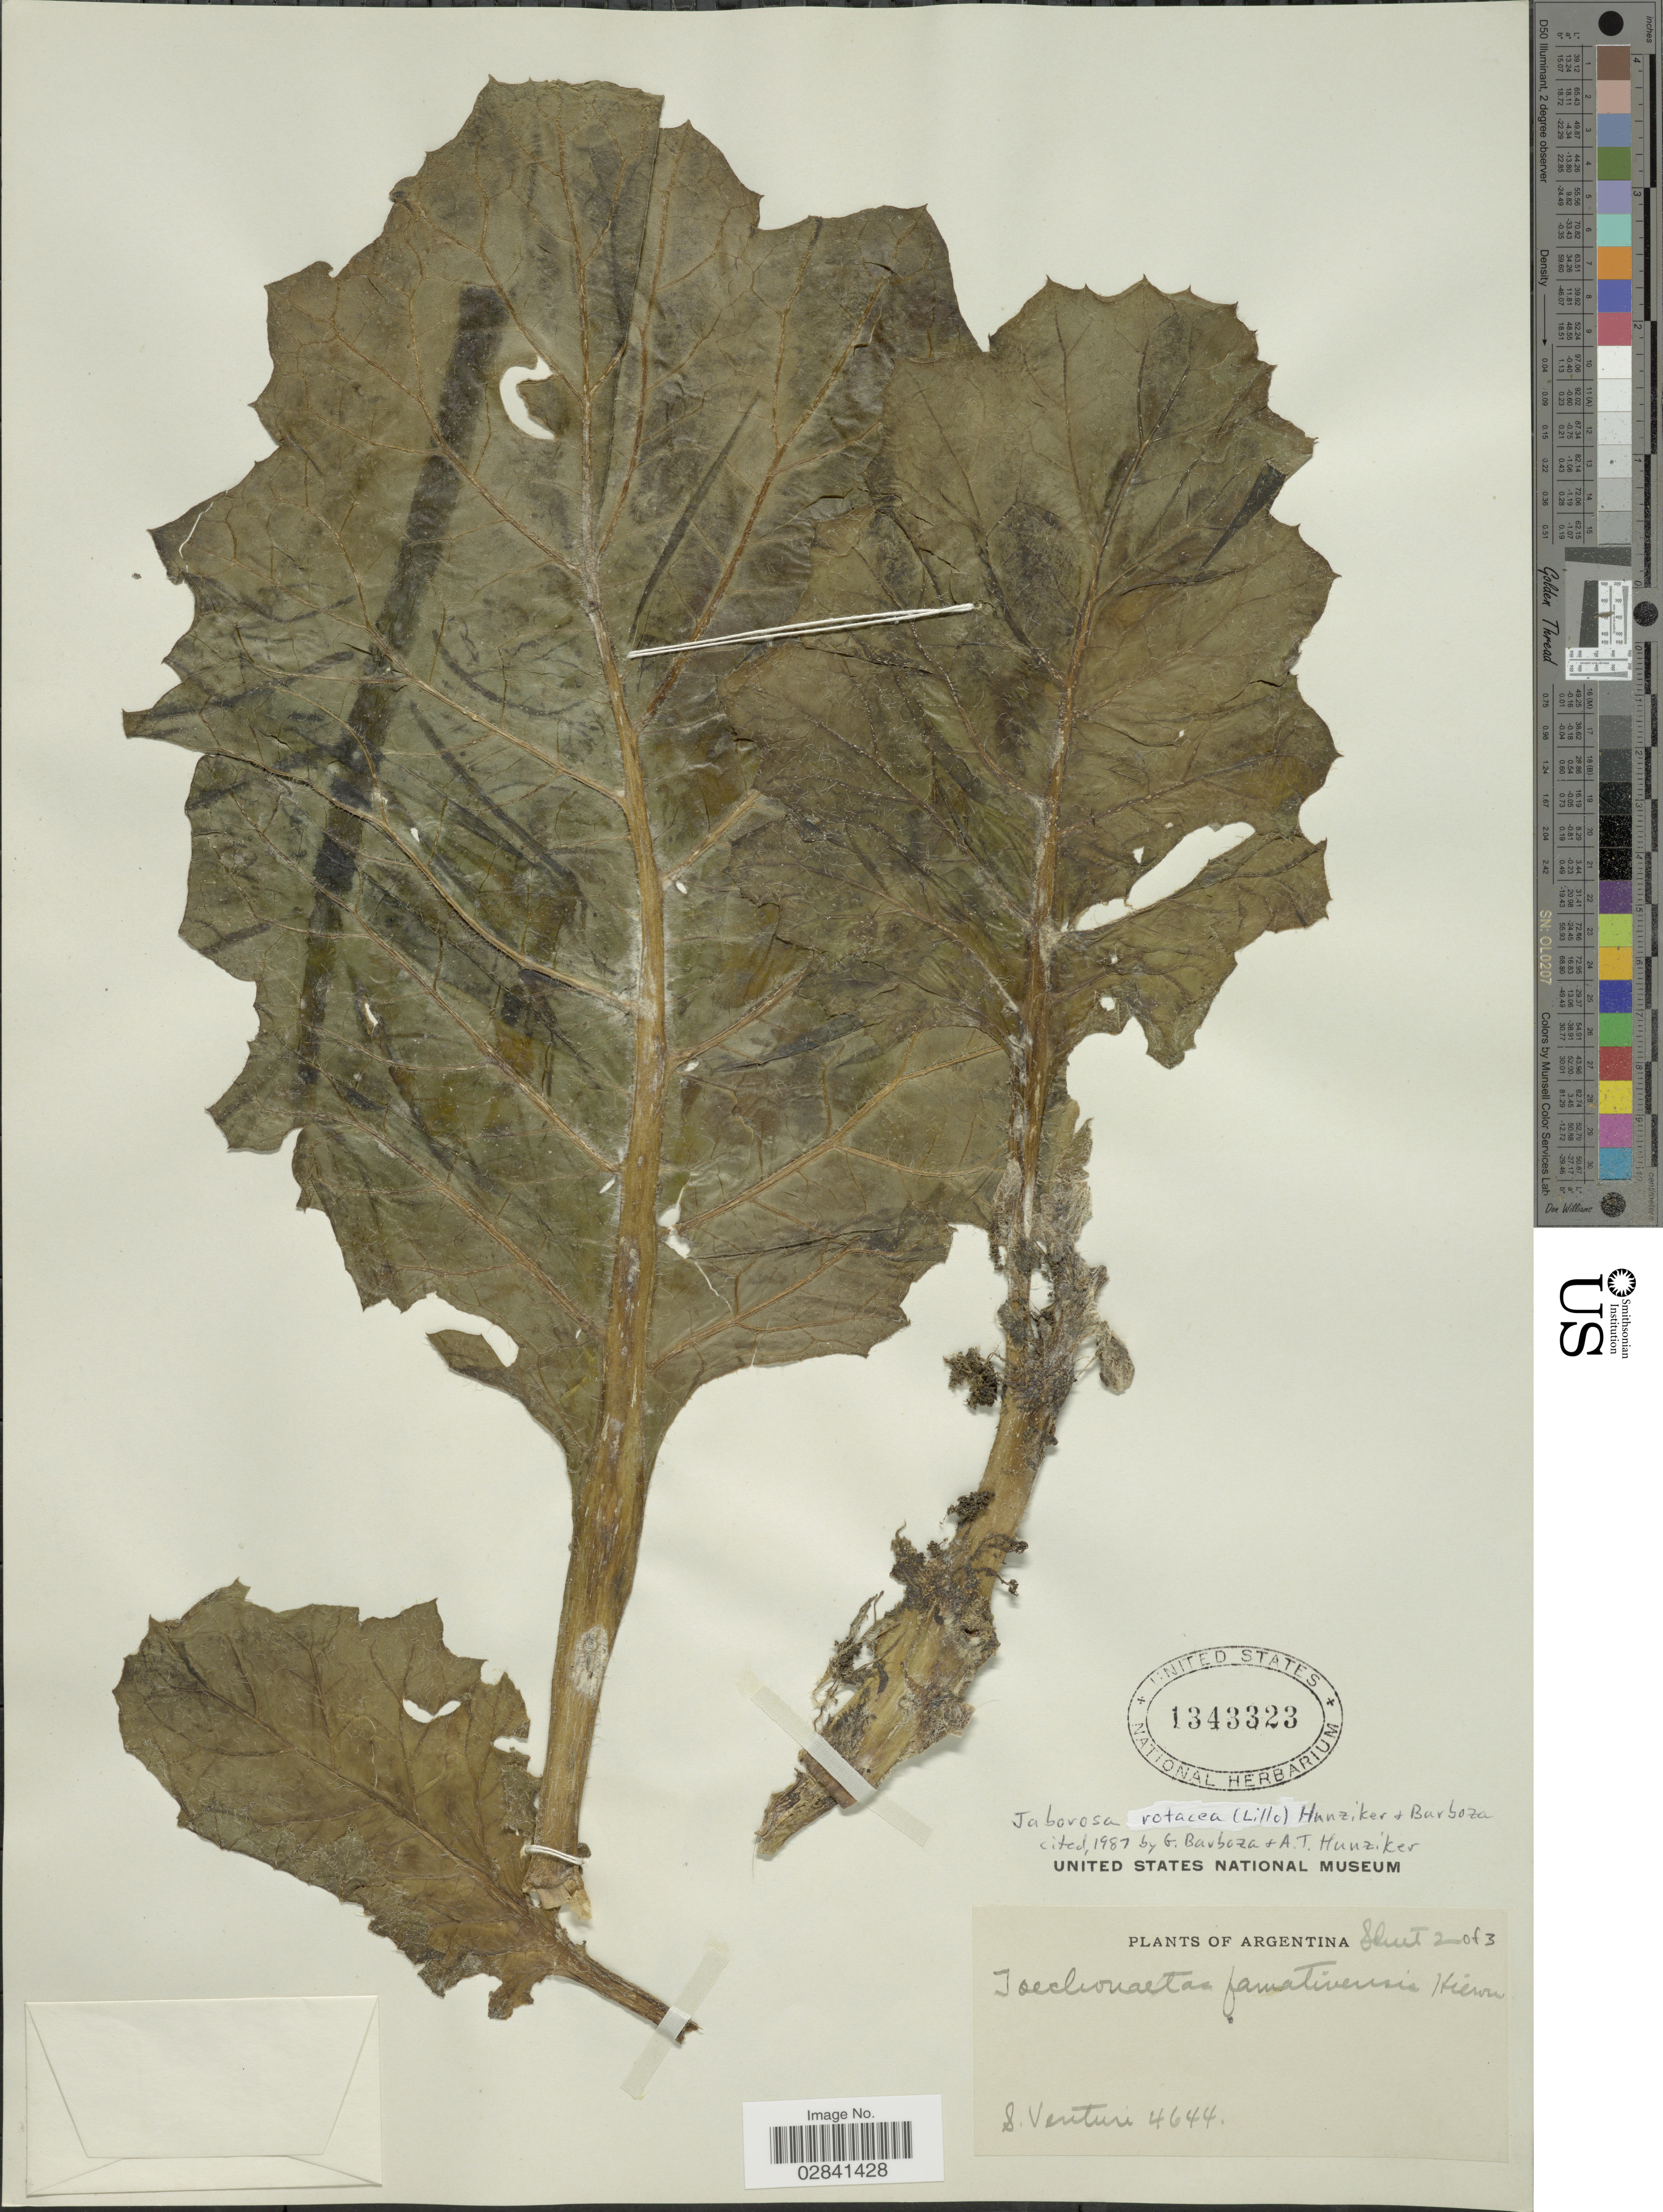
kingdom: Plantae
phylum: Tracheophyta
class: Magnoliopsida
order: Solanales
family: Solanaceae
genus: Jaborosa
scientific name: Jaborosa rotacea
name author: (Lillo) Hunz. & Barboza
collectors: S. Venturi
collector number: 4644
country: Argentina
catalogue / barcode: US 1343323